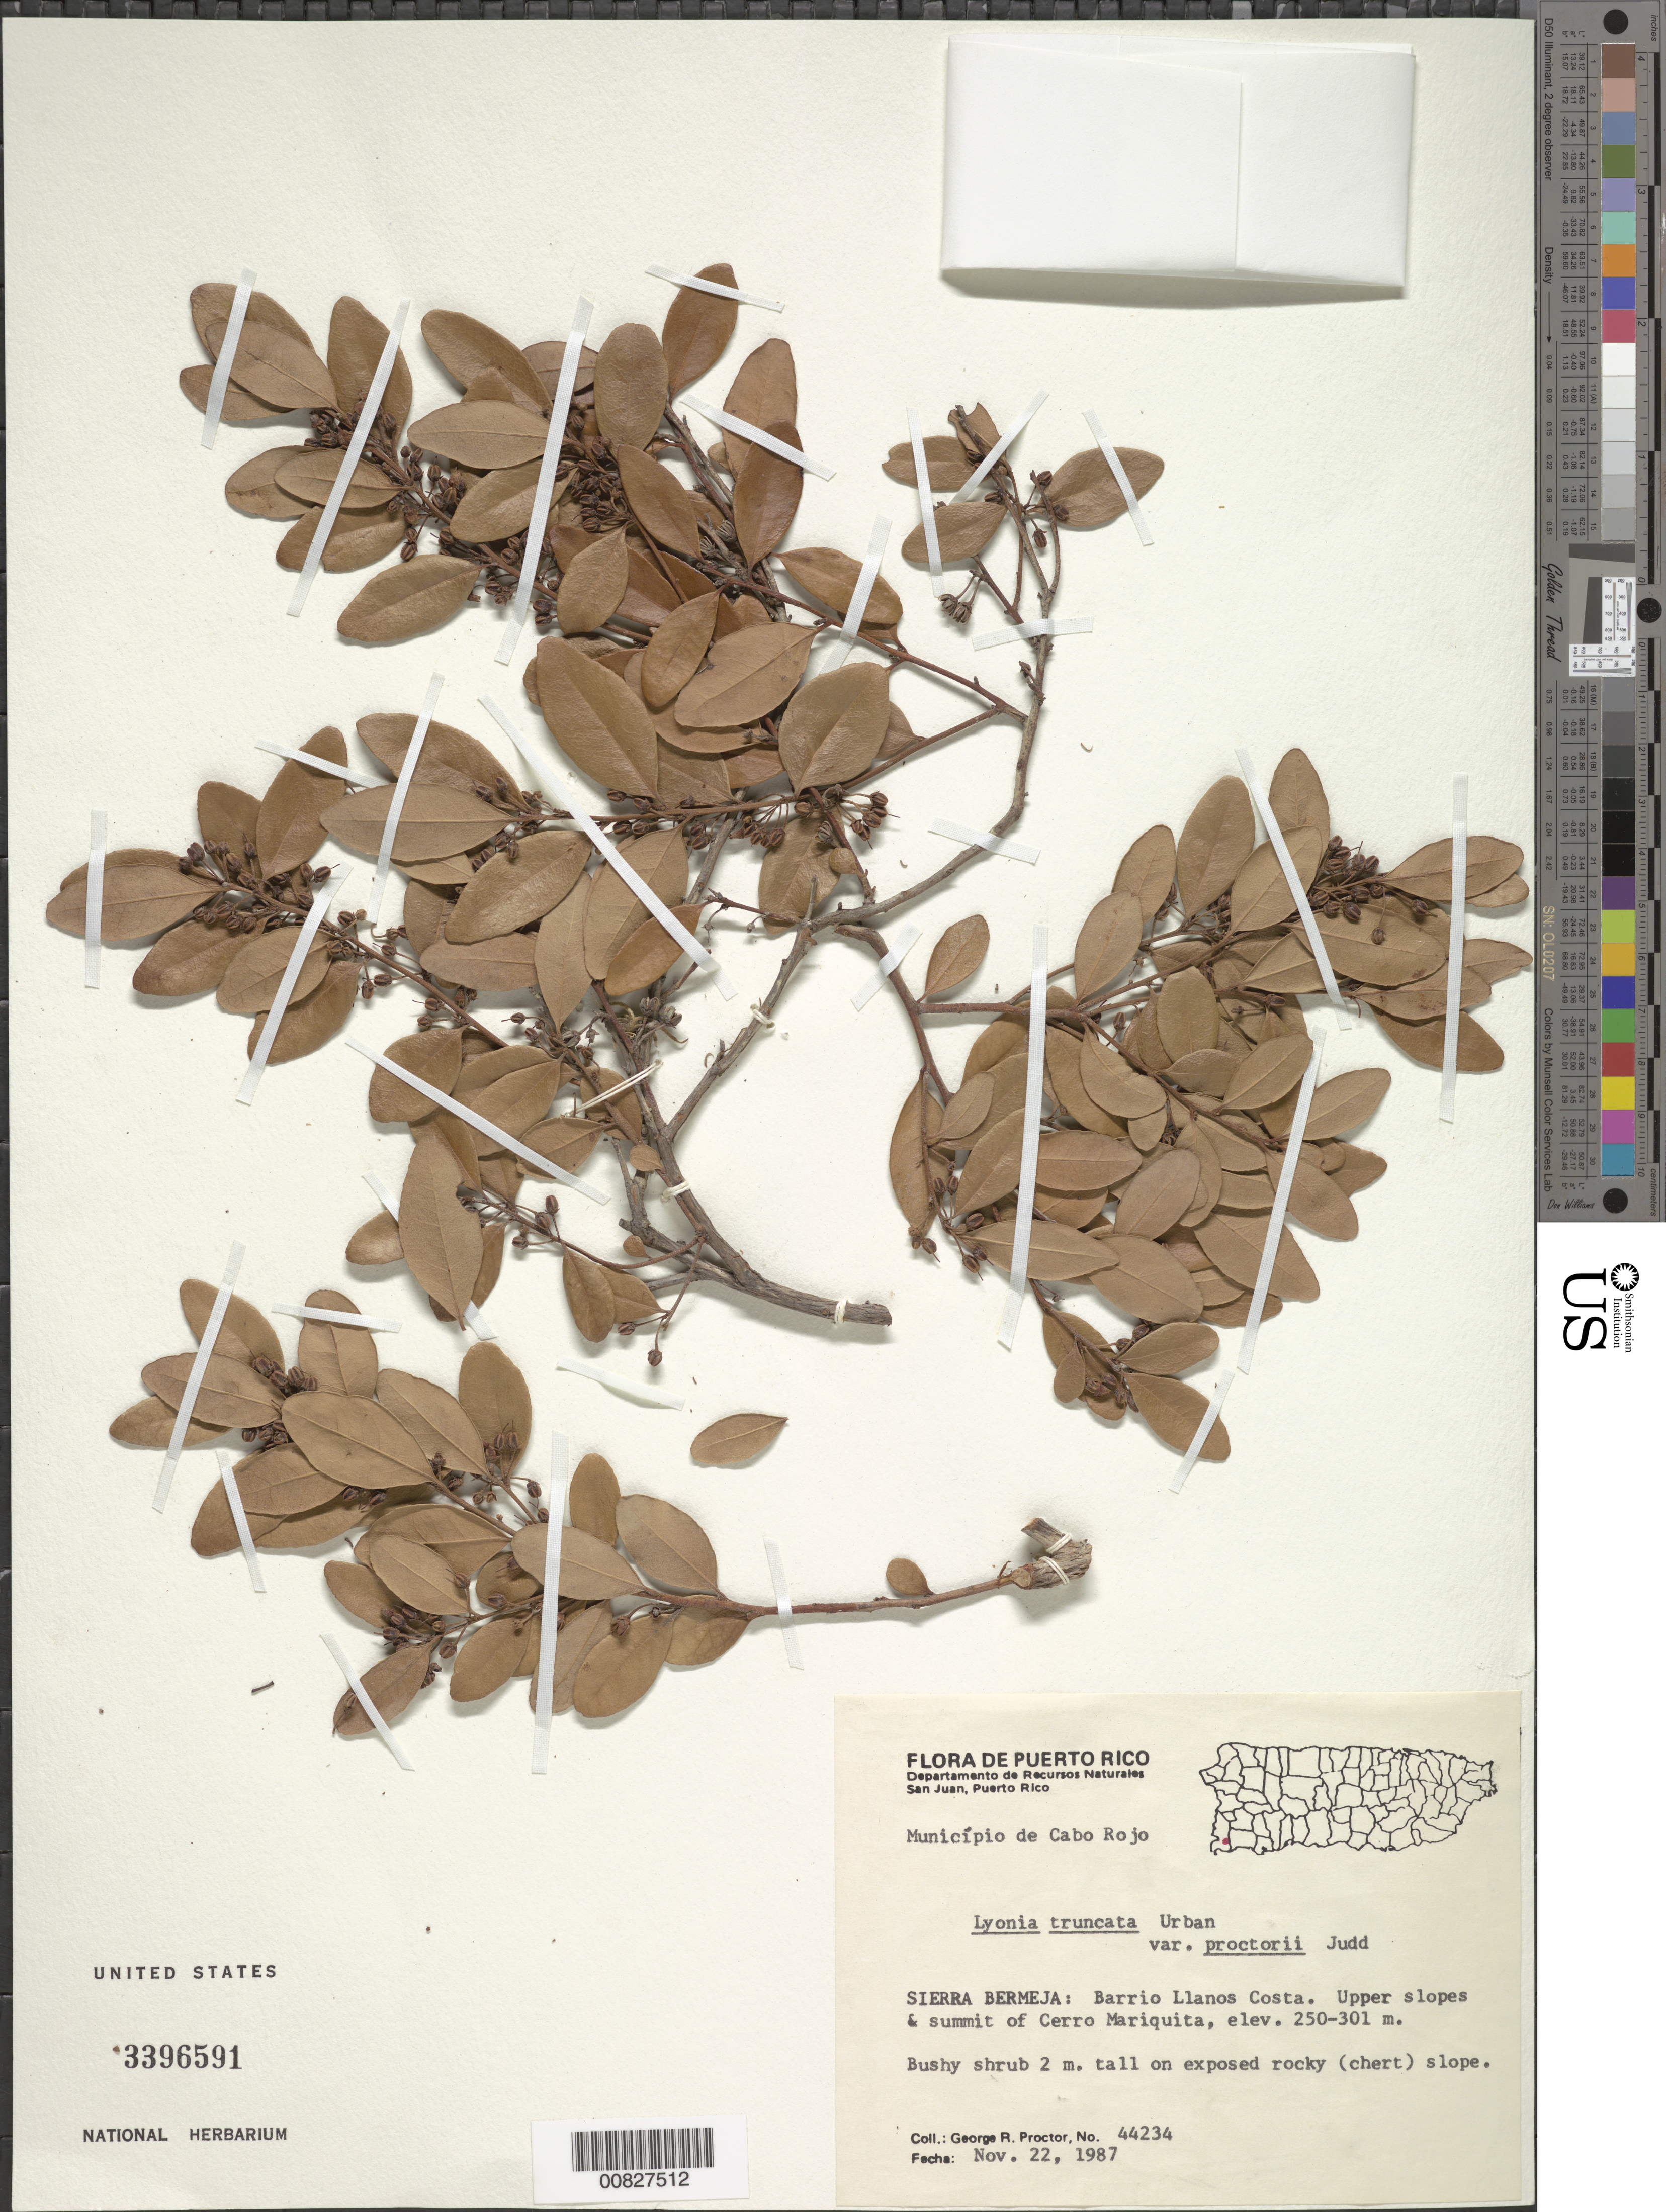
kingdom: Plantae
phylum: Tracheophyta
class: Magnoliopsida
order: Ericales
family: Ericaceae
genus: Lyonia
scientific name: Lyonia truncata var. proctorii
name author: Judd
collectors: G. R. Proctor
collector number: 44234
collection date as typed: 22 Nov 1987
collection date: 1987-11-22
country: Puerto Rico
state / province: Cabo Rojo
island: Puerto Rico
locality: Cabo Rojo, Sierra Bermeja, Barrio Llanos Costa, upper slopes & summit of Cerro Mariquita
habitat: Exposed rocky (chert) slope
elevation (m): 250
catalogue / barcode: US 3396591